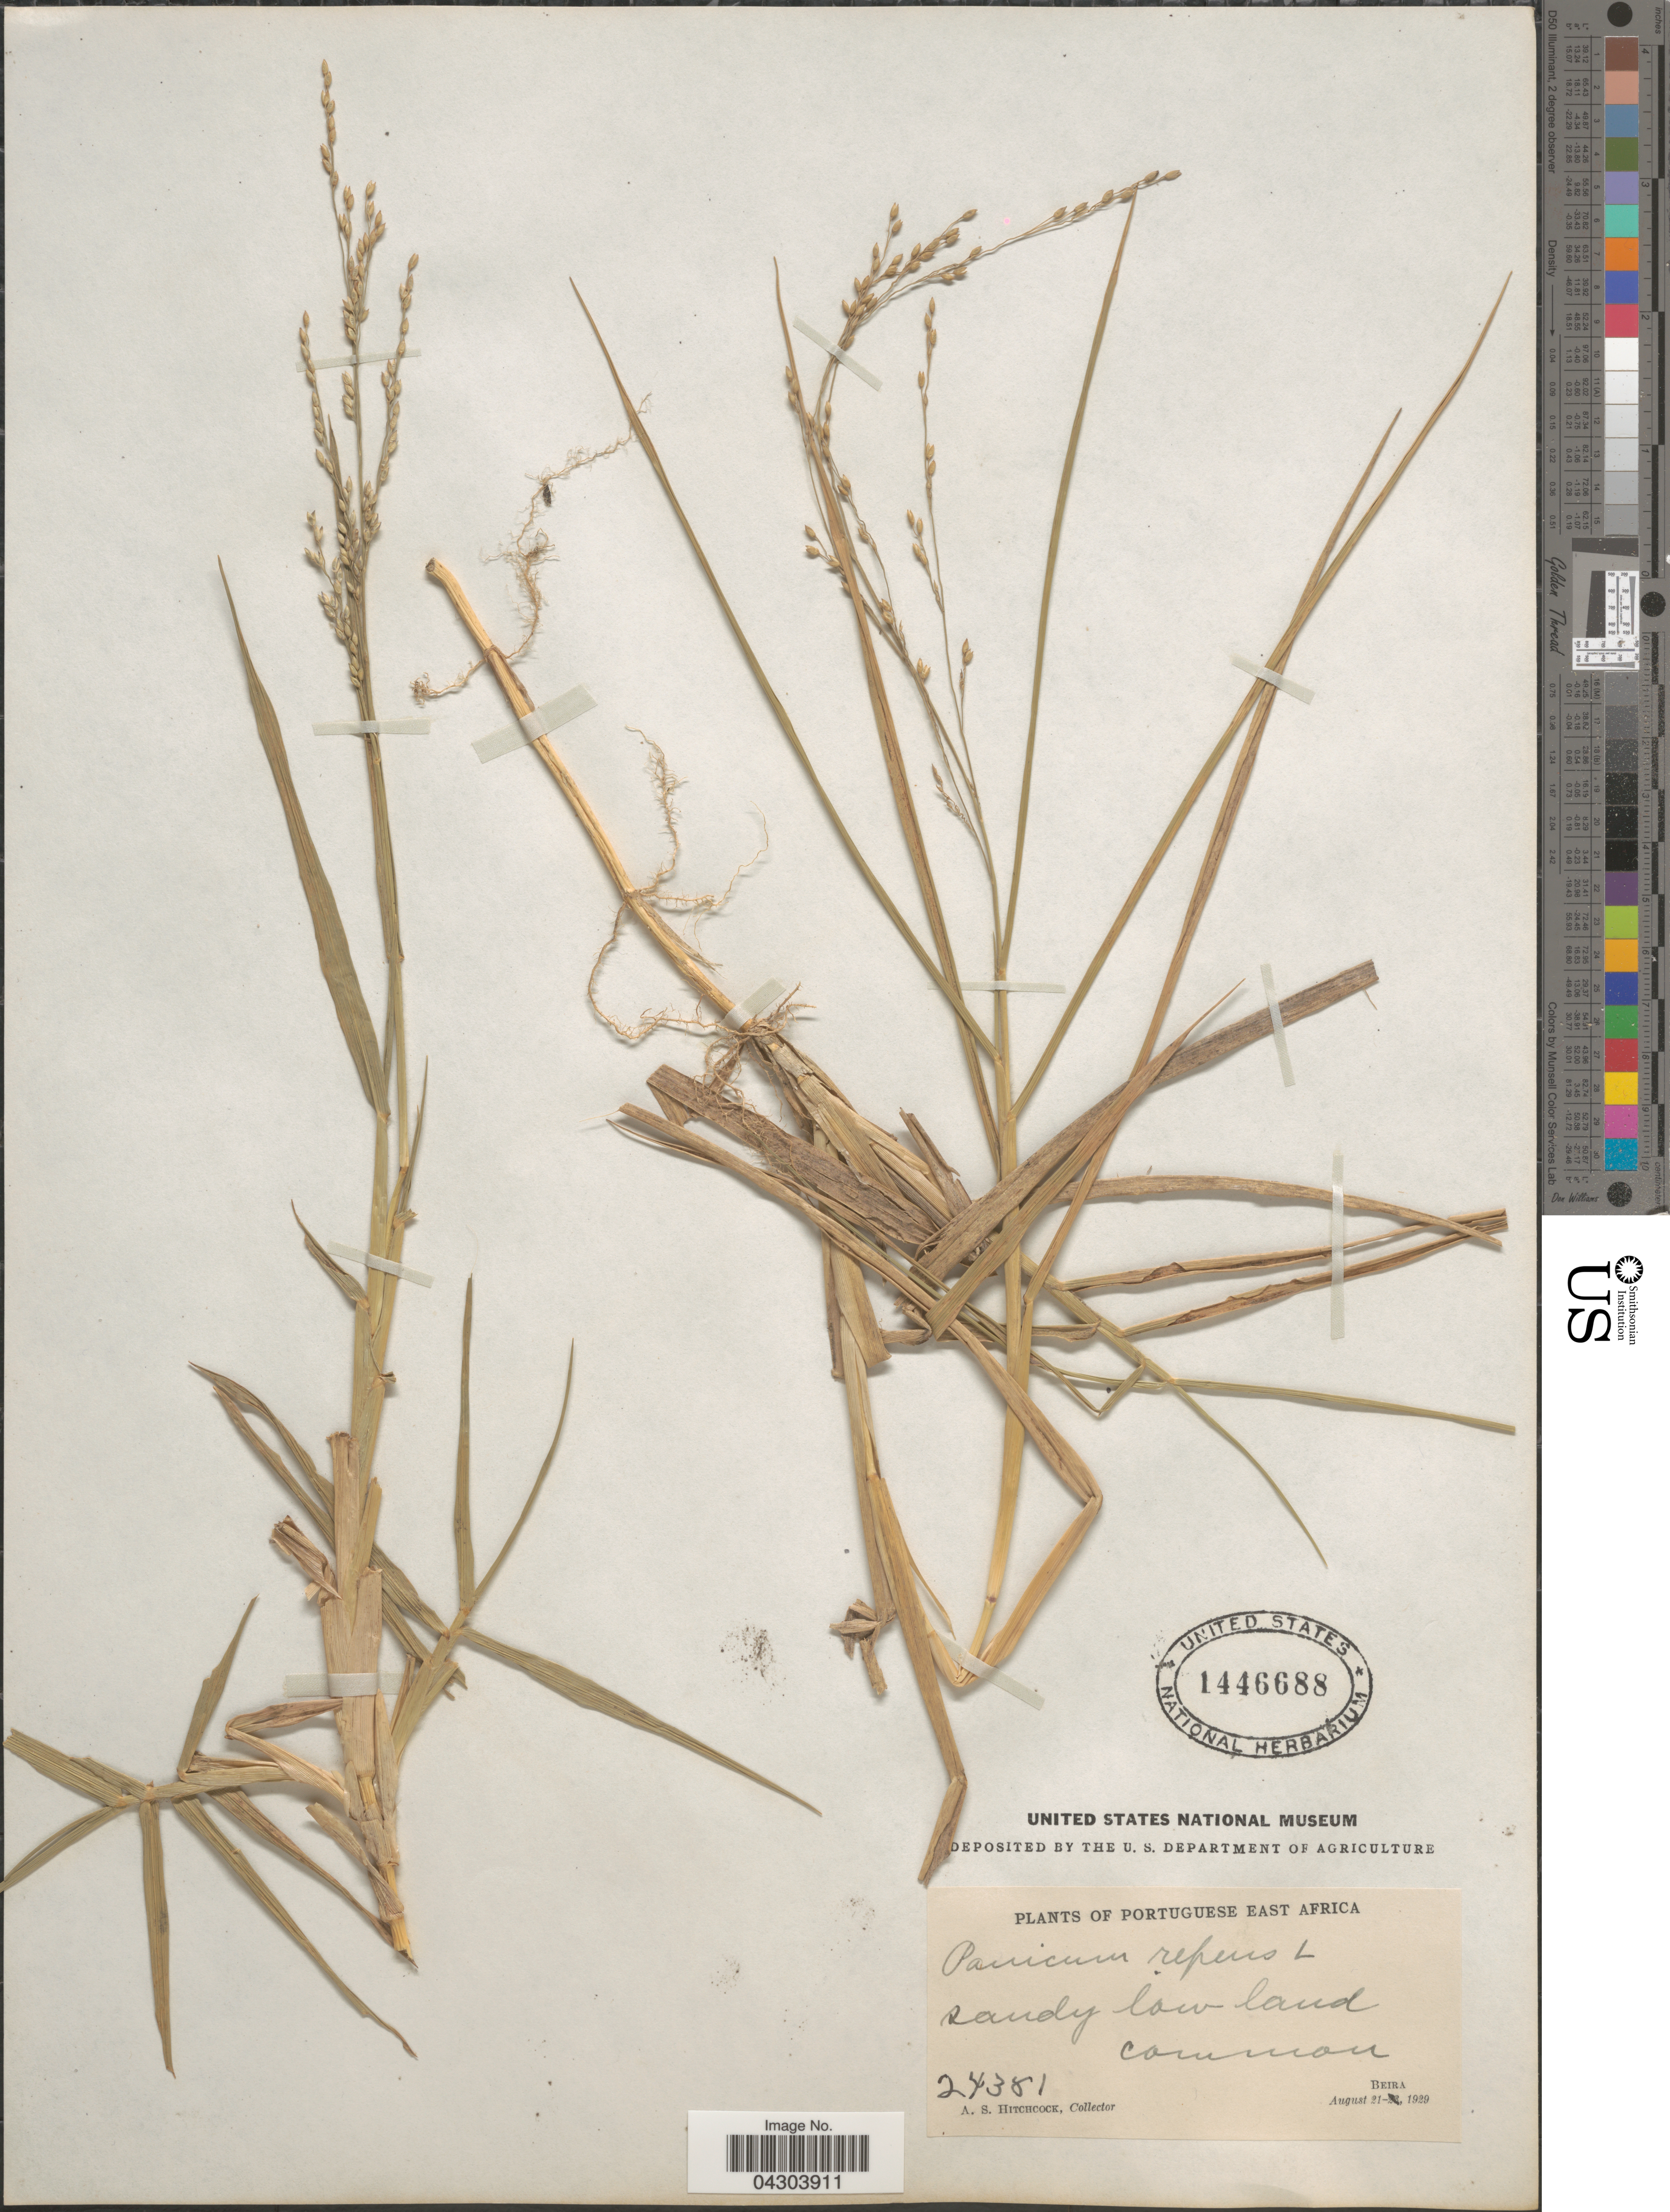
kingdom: Plantae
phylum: Tracheophyta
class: Liliopsida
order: Poales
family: Poaceae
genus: Panicum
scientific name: Panicum repens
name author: L.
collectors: A. S. Hitchcock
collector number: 24381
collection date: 1929-08-21/1929-08-23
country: Mozambique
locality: Portuguese East Africa. Beira.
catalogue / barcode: US 1446688